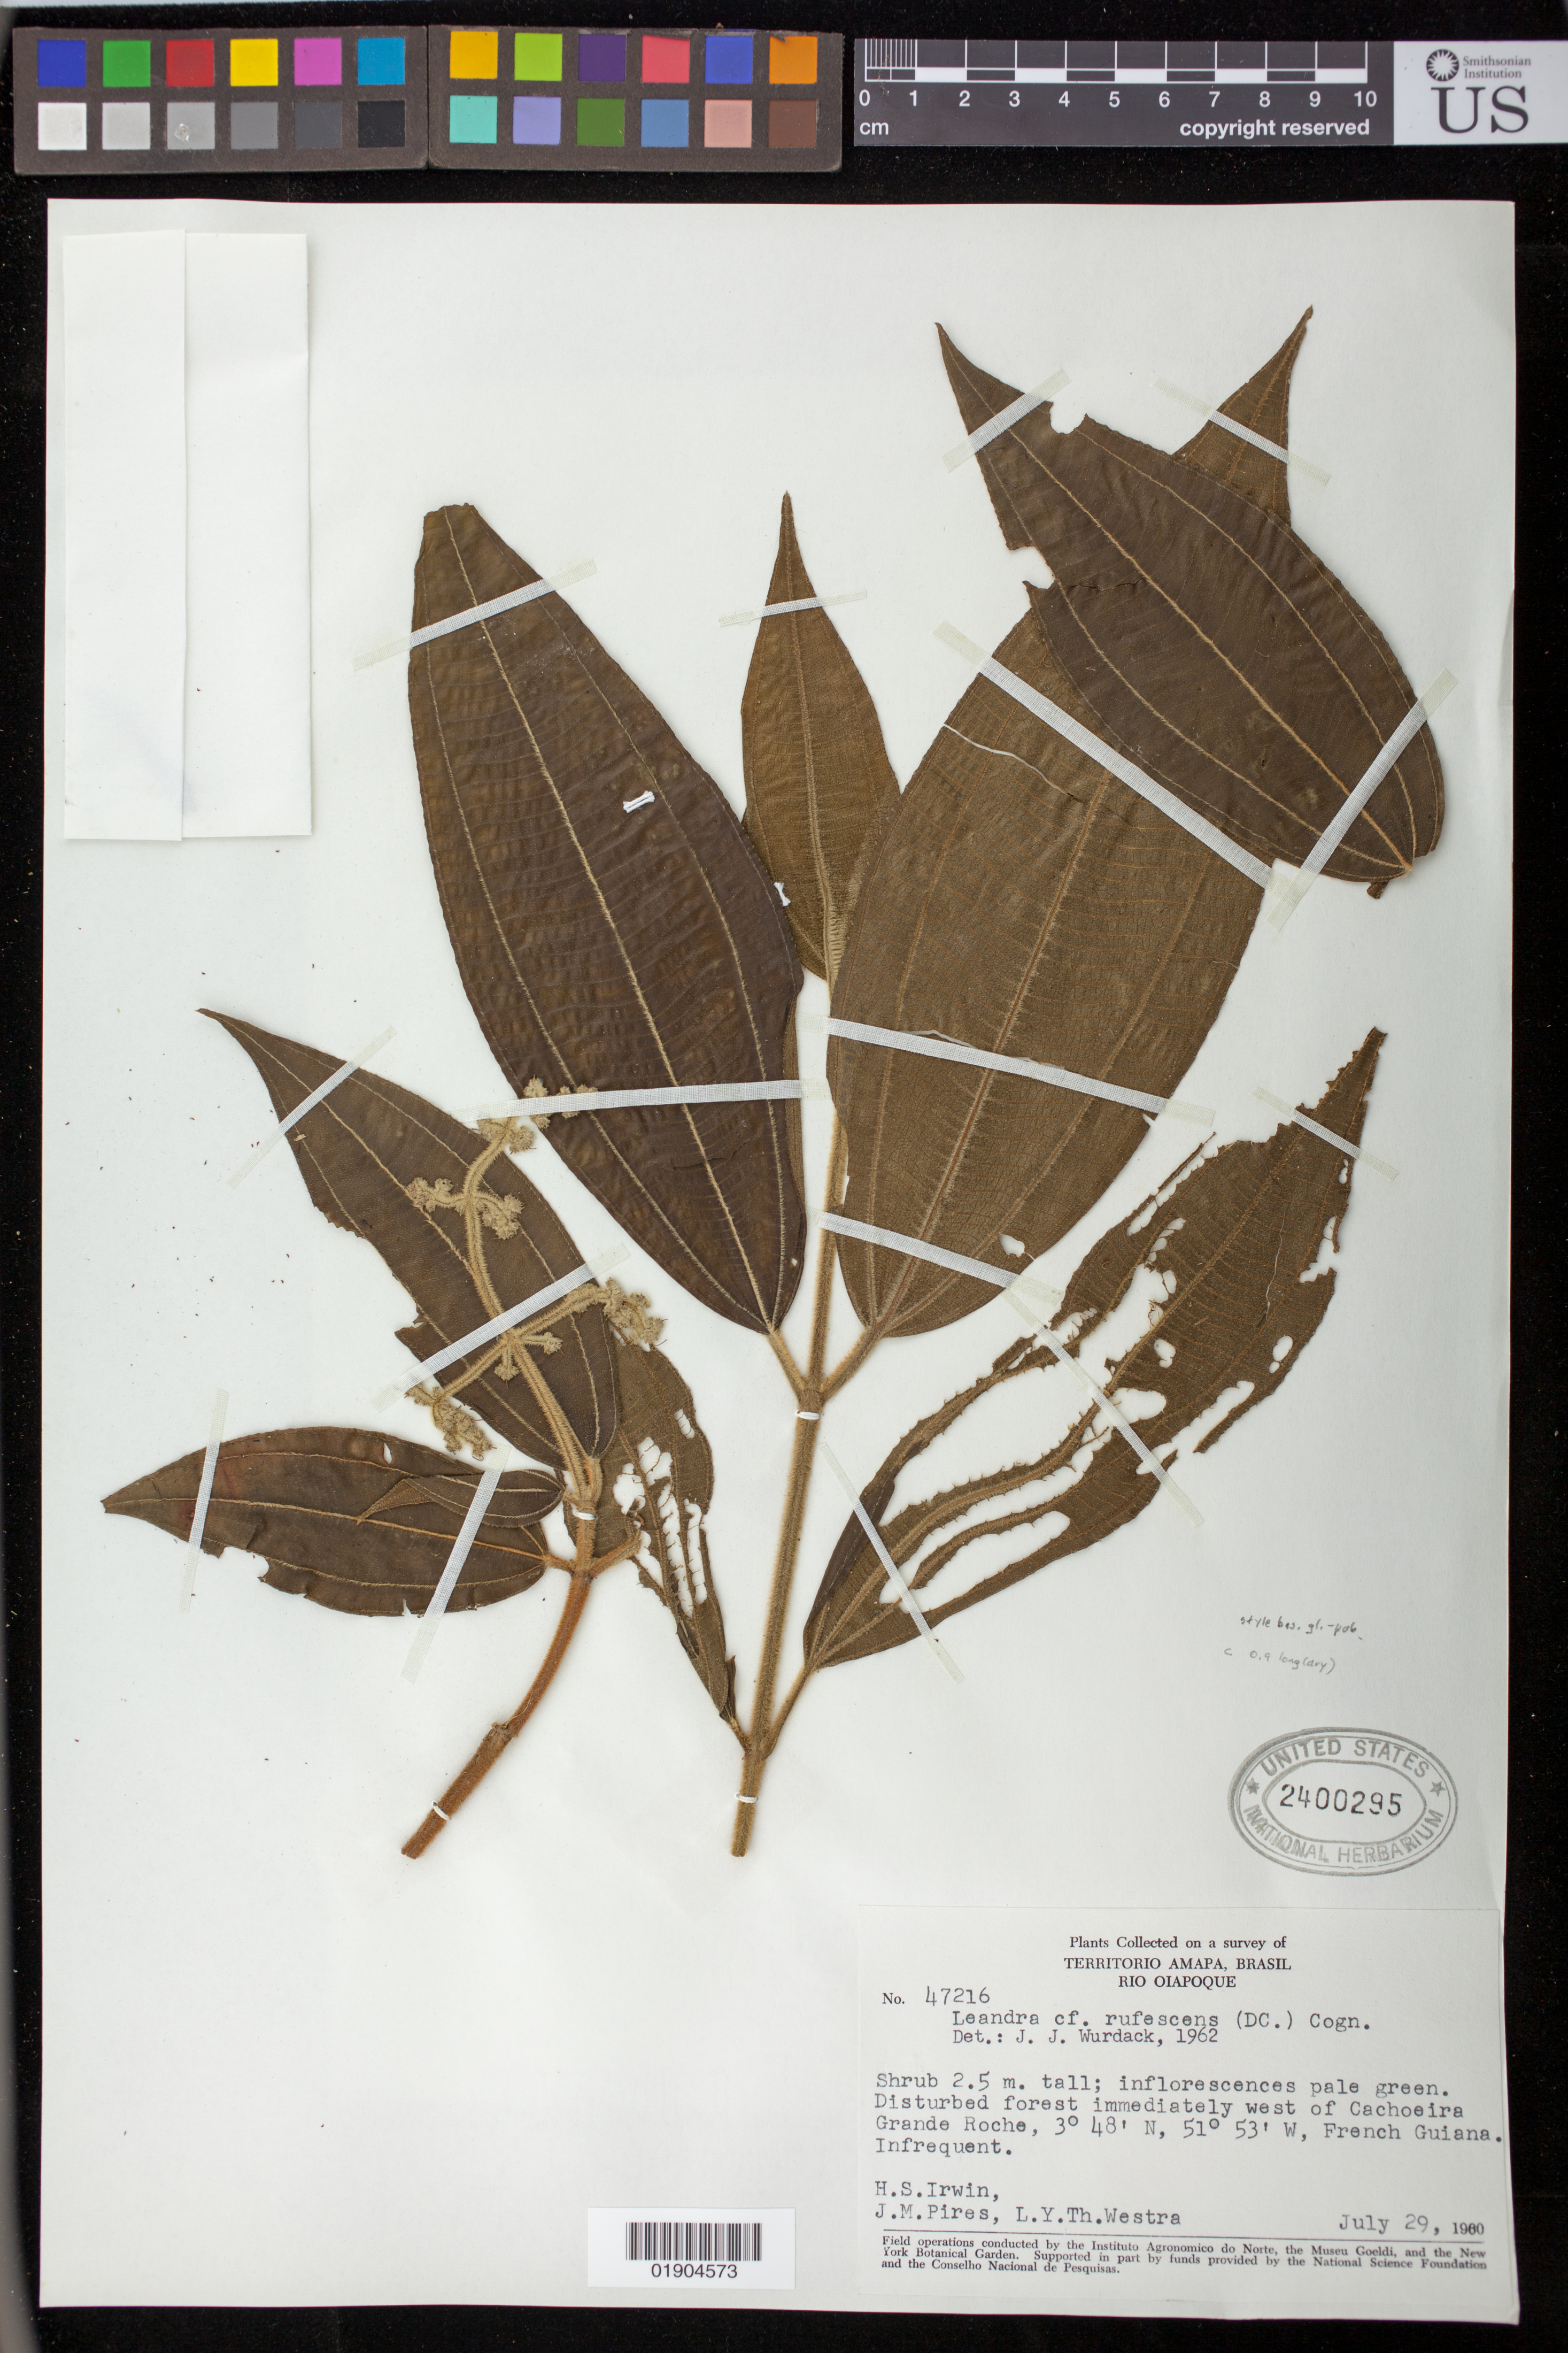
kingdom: Plantae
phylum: Tracheophyta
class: Magnoliopsida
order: Myrtales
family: Melastomataceae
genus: Leandra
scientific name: Leandra rufescens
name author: (DC.) Cogn.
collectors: H. Irwin, J. M. Pires & L. Y. T. Westra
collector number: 47216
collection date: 1960-07-29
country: French Guiana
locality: Disturbed forest immediately west of Cachoeira Grande Roche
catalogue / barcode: US 2400295